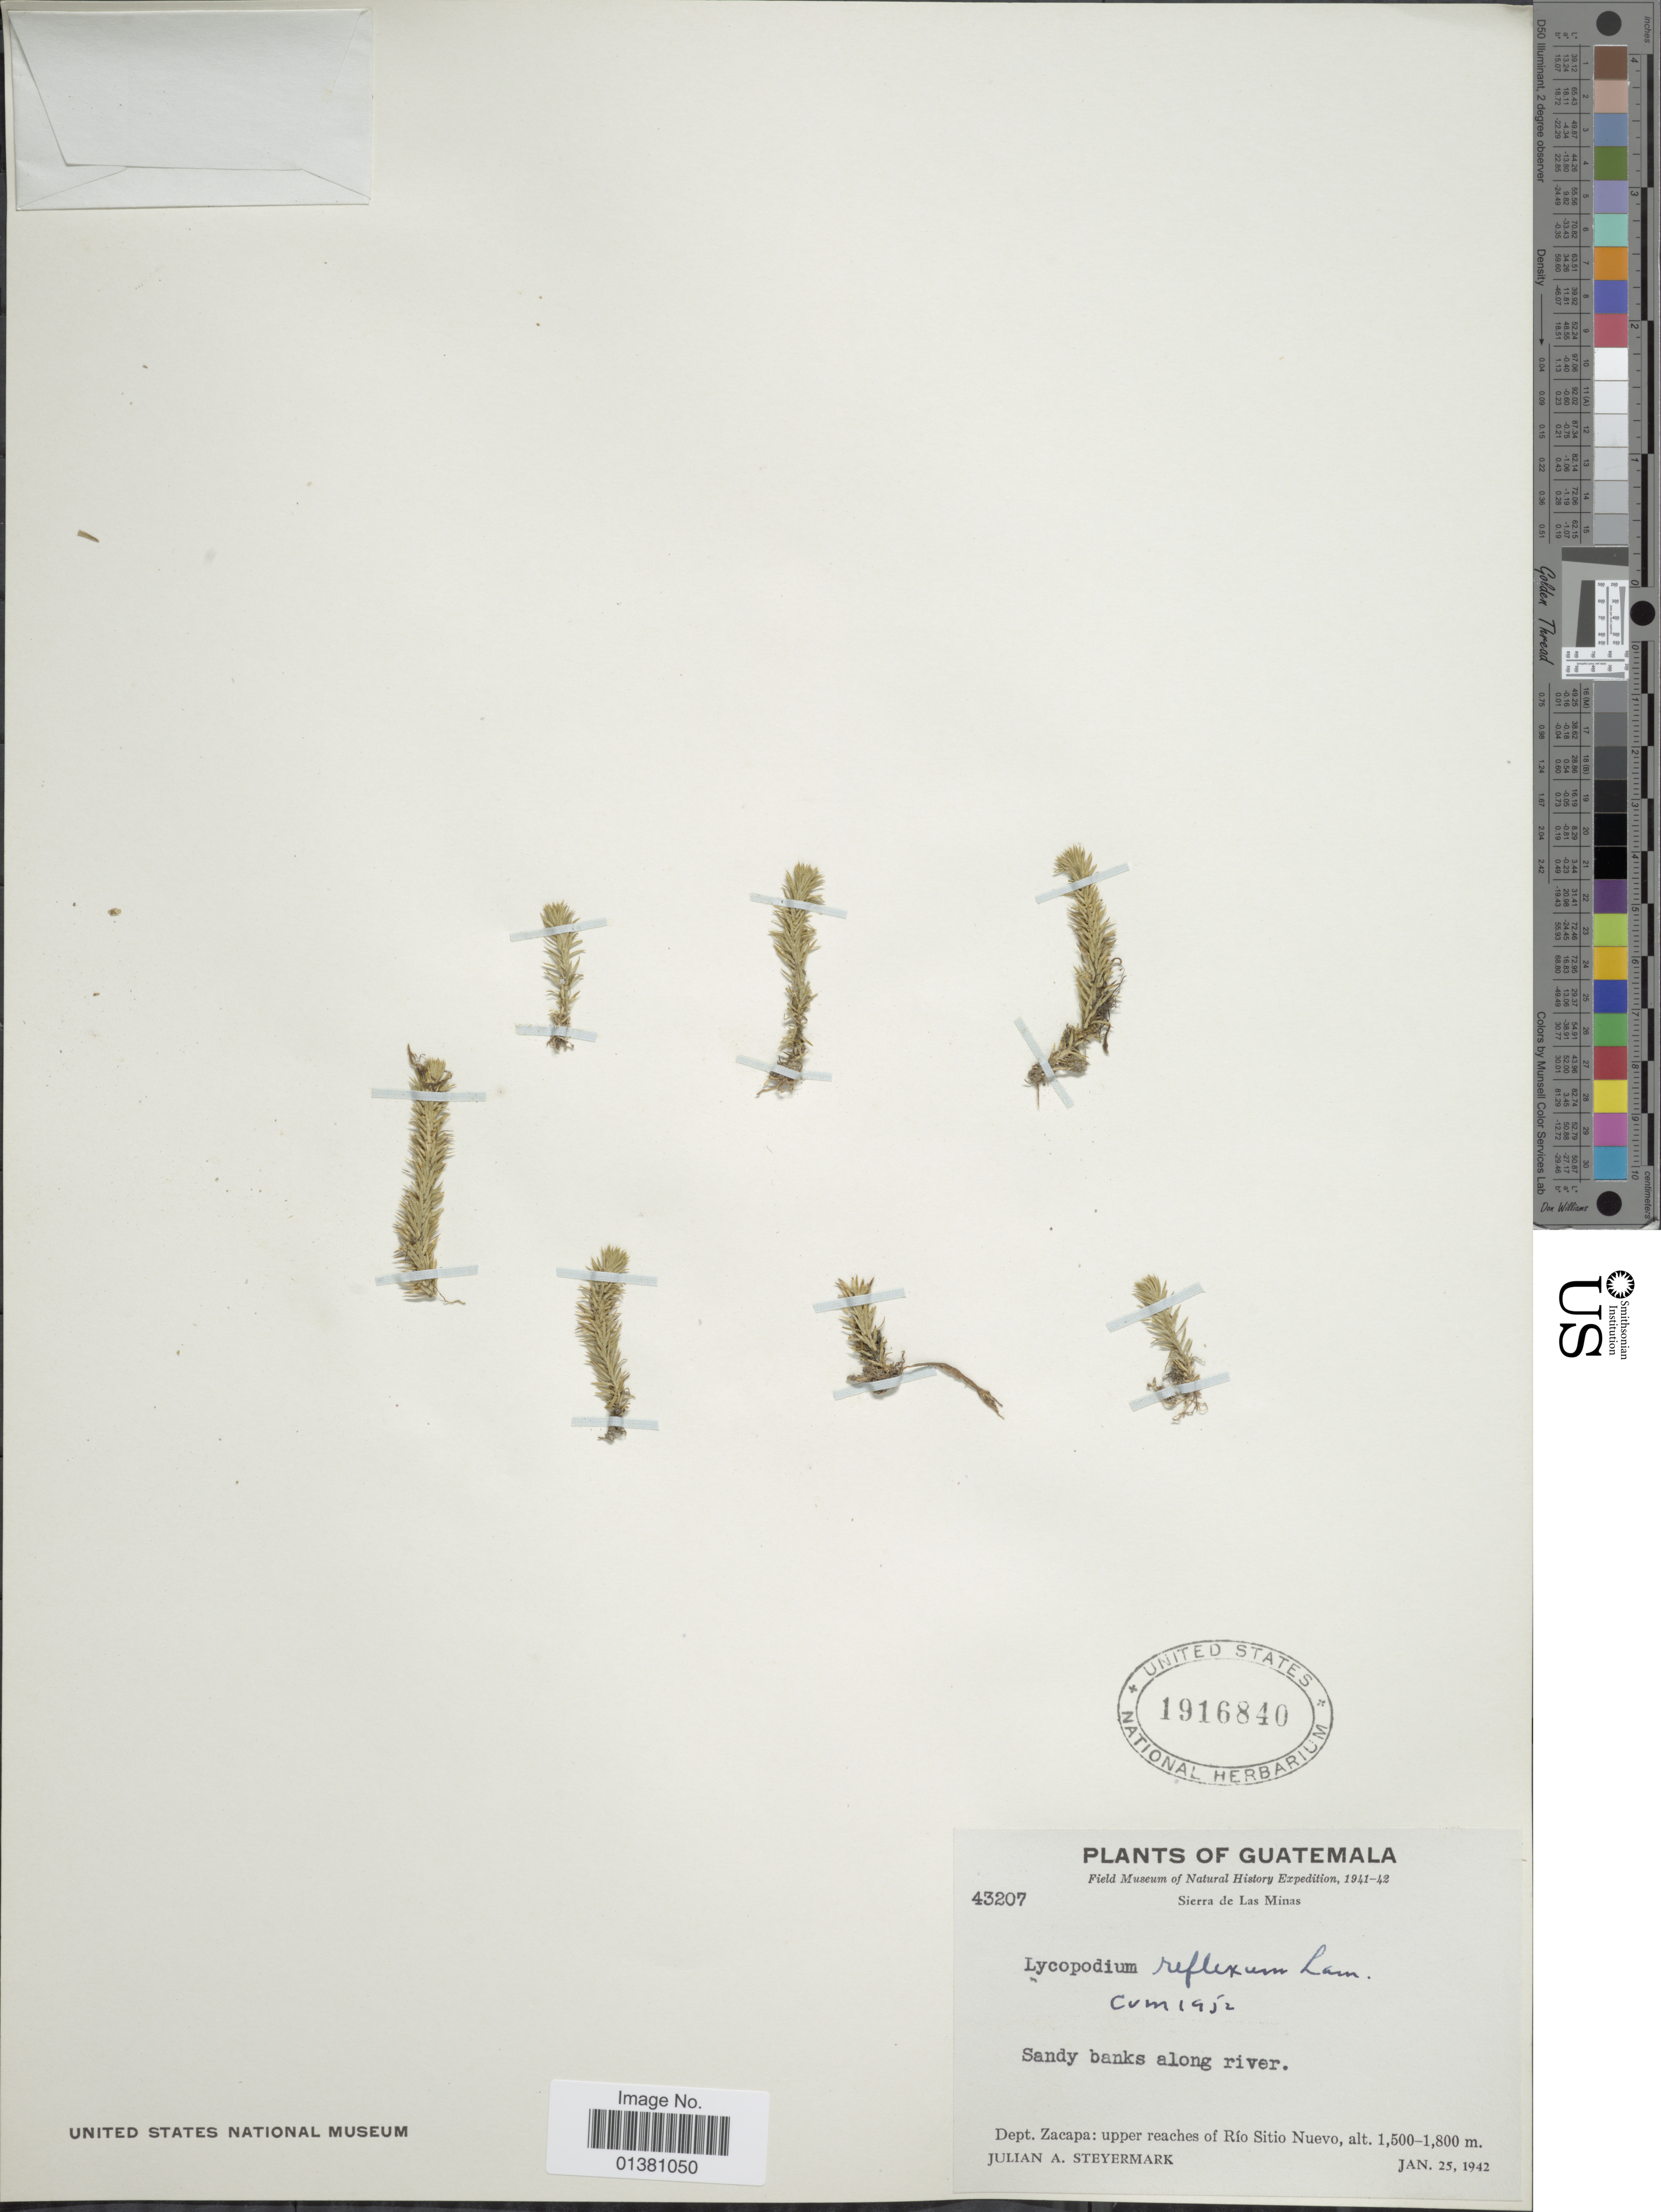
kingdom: Plantae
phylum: Tracheophyta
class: Lycopodiopsida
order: Lycopodiales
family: Lycopodiaceae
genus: Phlegmariurus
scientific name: Phlegmariurus reflexus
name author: (Lam.) B. Øllg.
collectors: J. Steyermark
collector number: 43207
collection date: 1942-01-25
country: Guatemala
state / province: Zacapa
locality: Sierra de Las Minas, Dept. Zacapa: upper reaches of Ríp Sitio Nuevo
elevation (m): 1500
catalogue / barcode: US 1916840